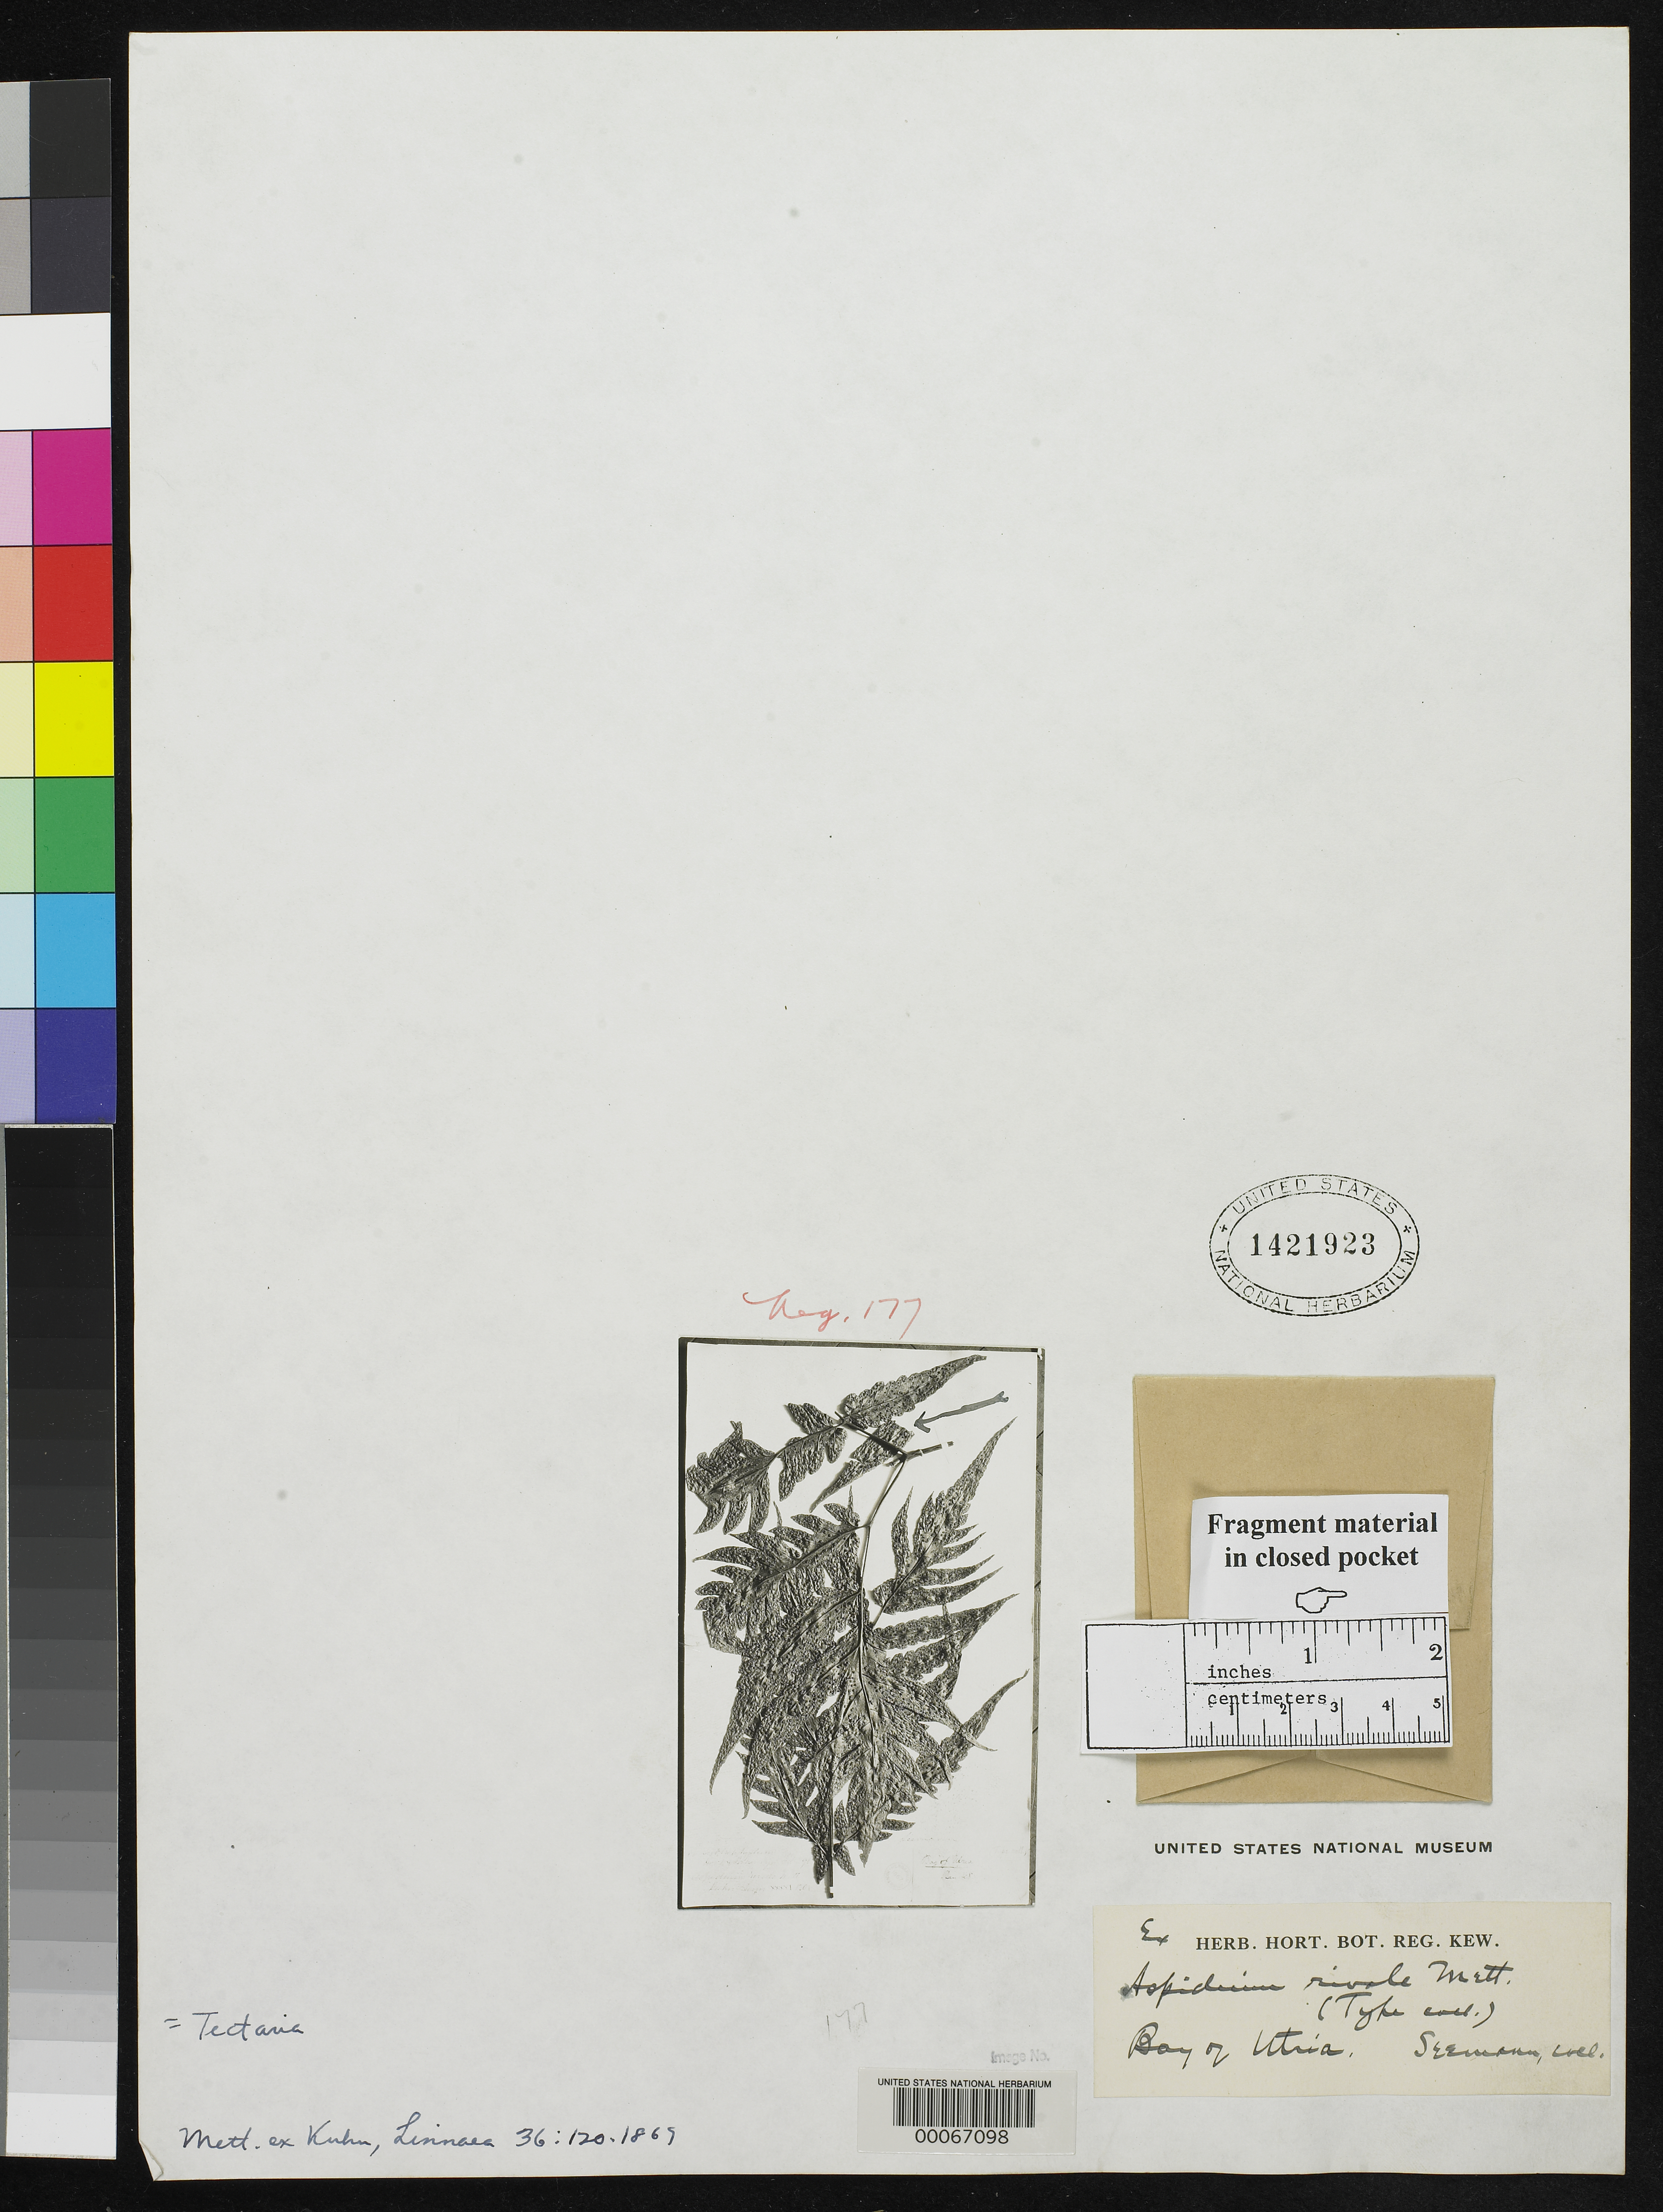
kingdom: Plantae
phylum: Tracheophyta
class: Polypodiopsida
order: Polypodiales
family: Tectariaceae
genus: Aspidium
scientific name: Aspidium rivale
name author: Mett. ex Kuhn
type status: Type Fragment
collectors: B. C. Seemann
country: Colombia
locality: Bay of Utica.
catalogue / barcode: US 1421923